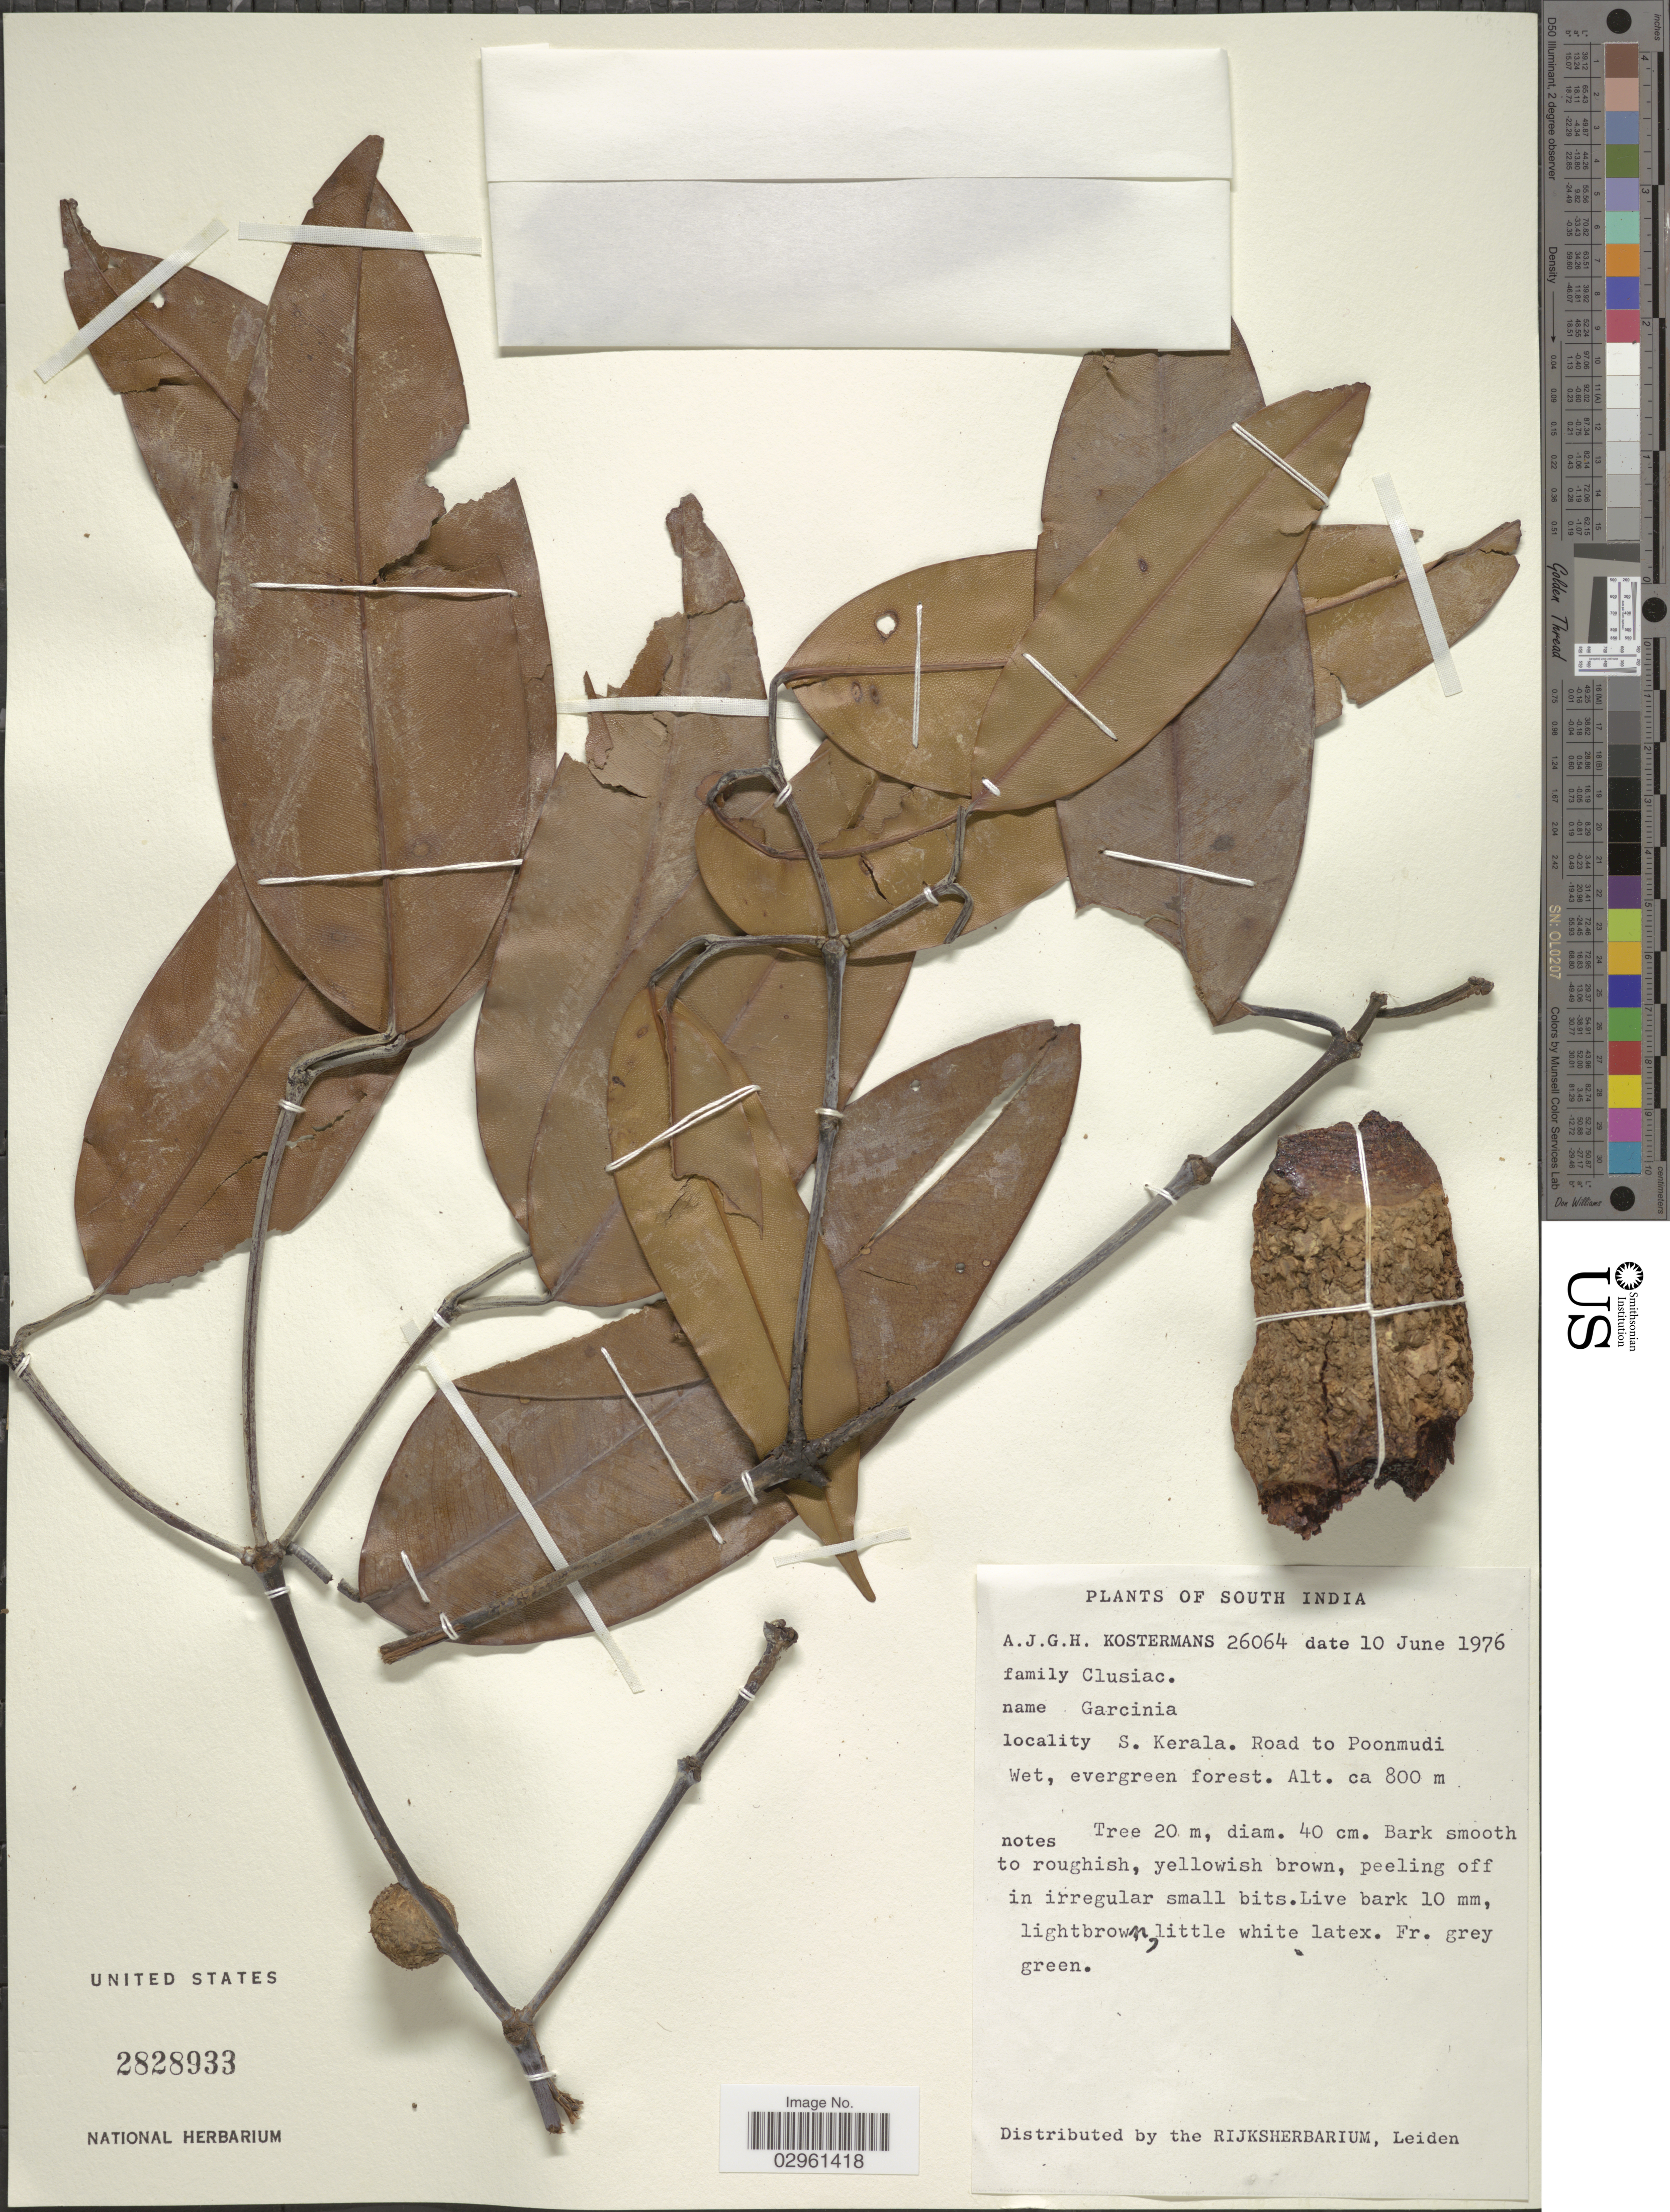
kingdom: Plantae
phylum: Tracheophyta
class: Magnoliopsida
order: Malpighiales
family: Clusiaceae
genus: Garcinia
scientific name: Garcinia sp.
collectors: A. J. G. Kostermans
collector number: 26064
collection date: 1976-06-10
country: India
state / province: Kerala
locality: South India, S. Kerala. Road to Poonmudi.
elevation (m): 800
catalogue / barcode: US 2828933